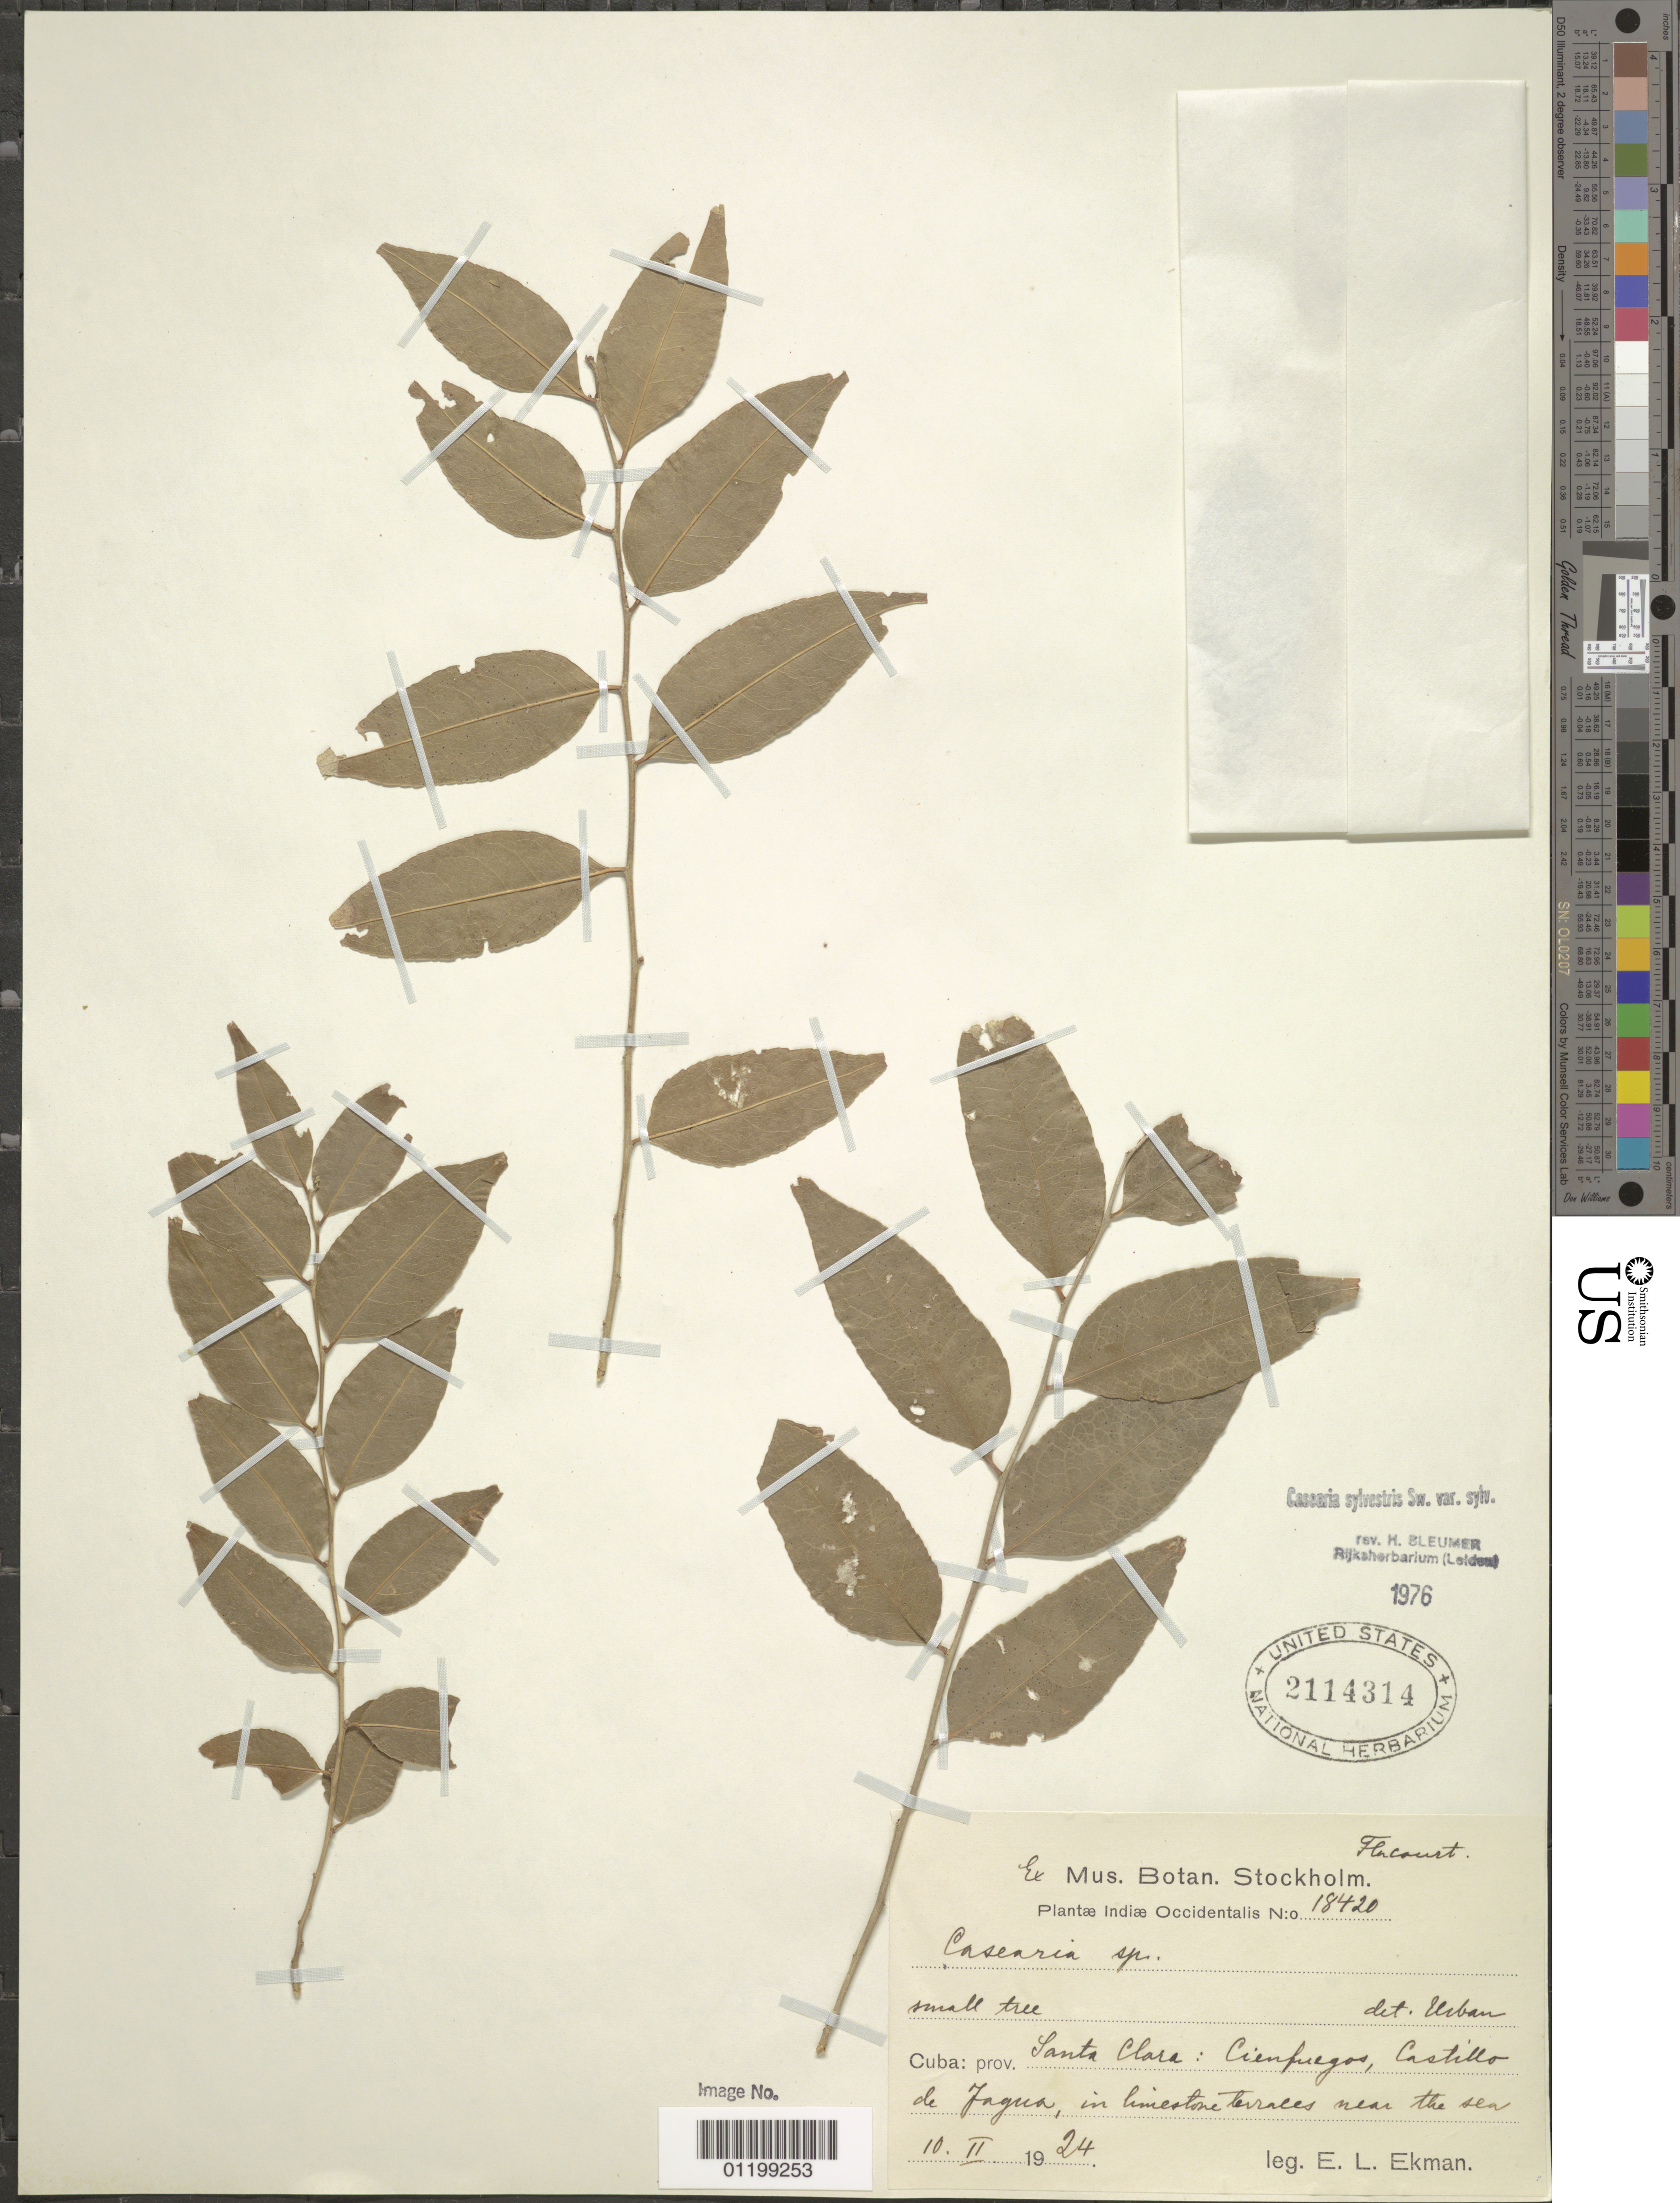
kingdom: Plantae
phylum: Tracheophyta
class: Magnoliopsida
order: Malpighiales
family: Salicaceae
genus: Casearia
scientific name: Casearia sylvestris var. sylvestris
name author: Sw.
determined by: Sleumer, H. O.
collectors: E. L. Ekman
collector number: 18420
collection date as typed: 10 Feb 1924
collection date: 1924-02-10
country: Cuba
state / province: Cienfuegos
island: Cuba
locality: Santa Clara: Cienfeugos, Castillo de Juagua, in limestone terraces near the sea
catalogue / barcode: US 2114314